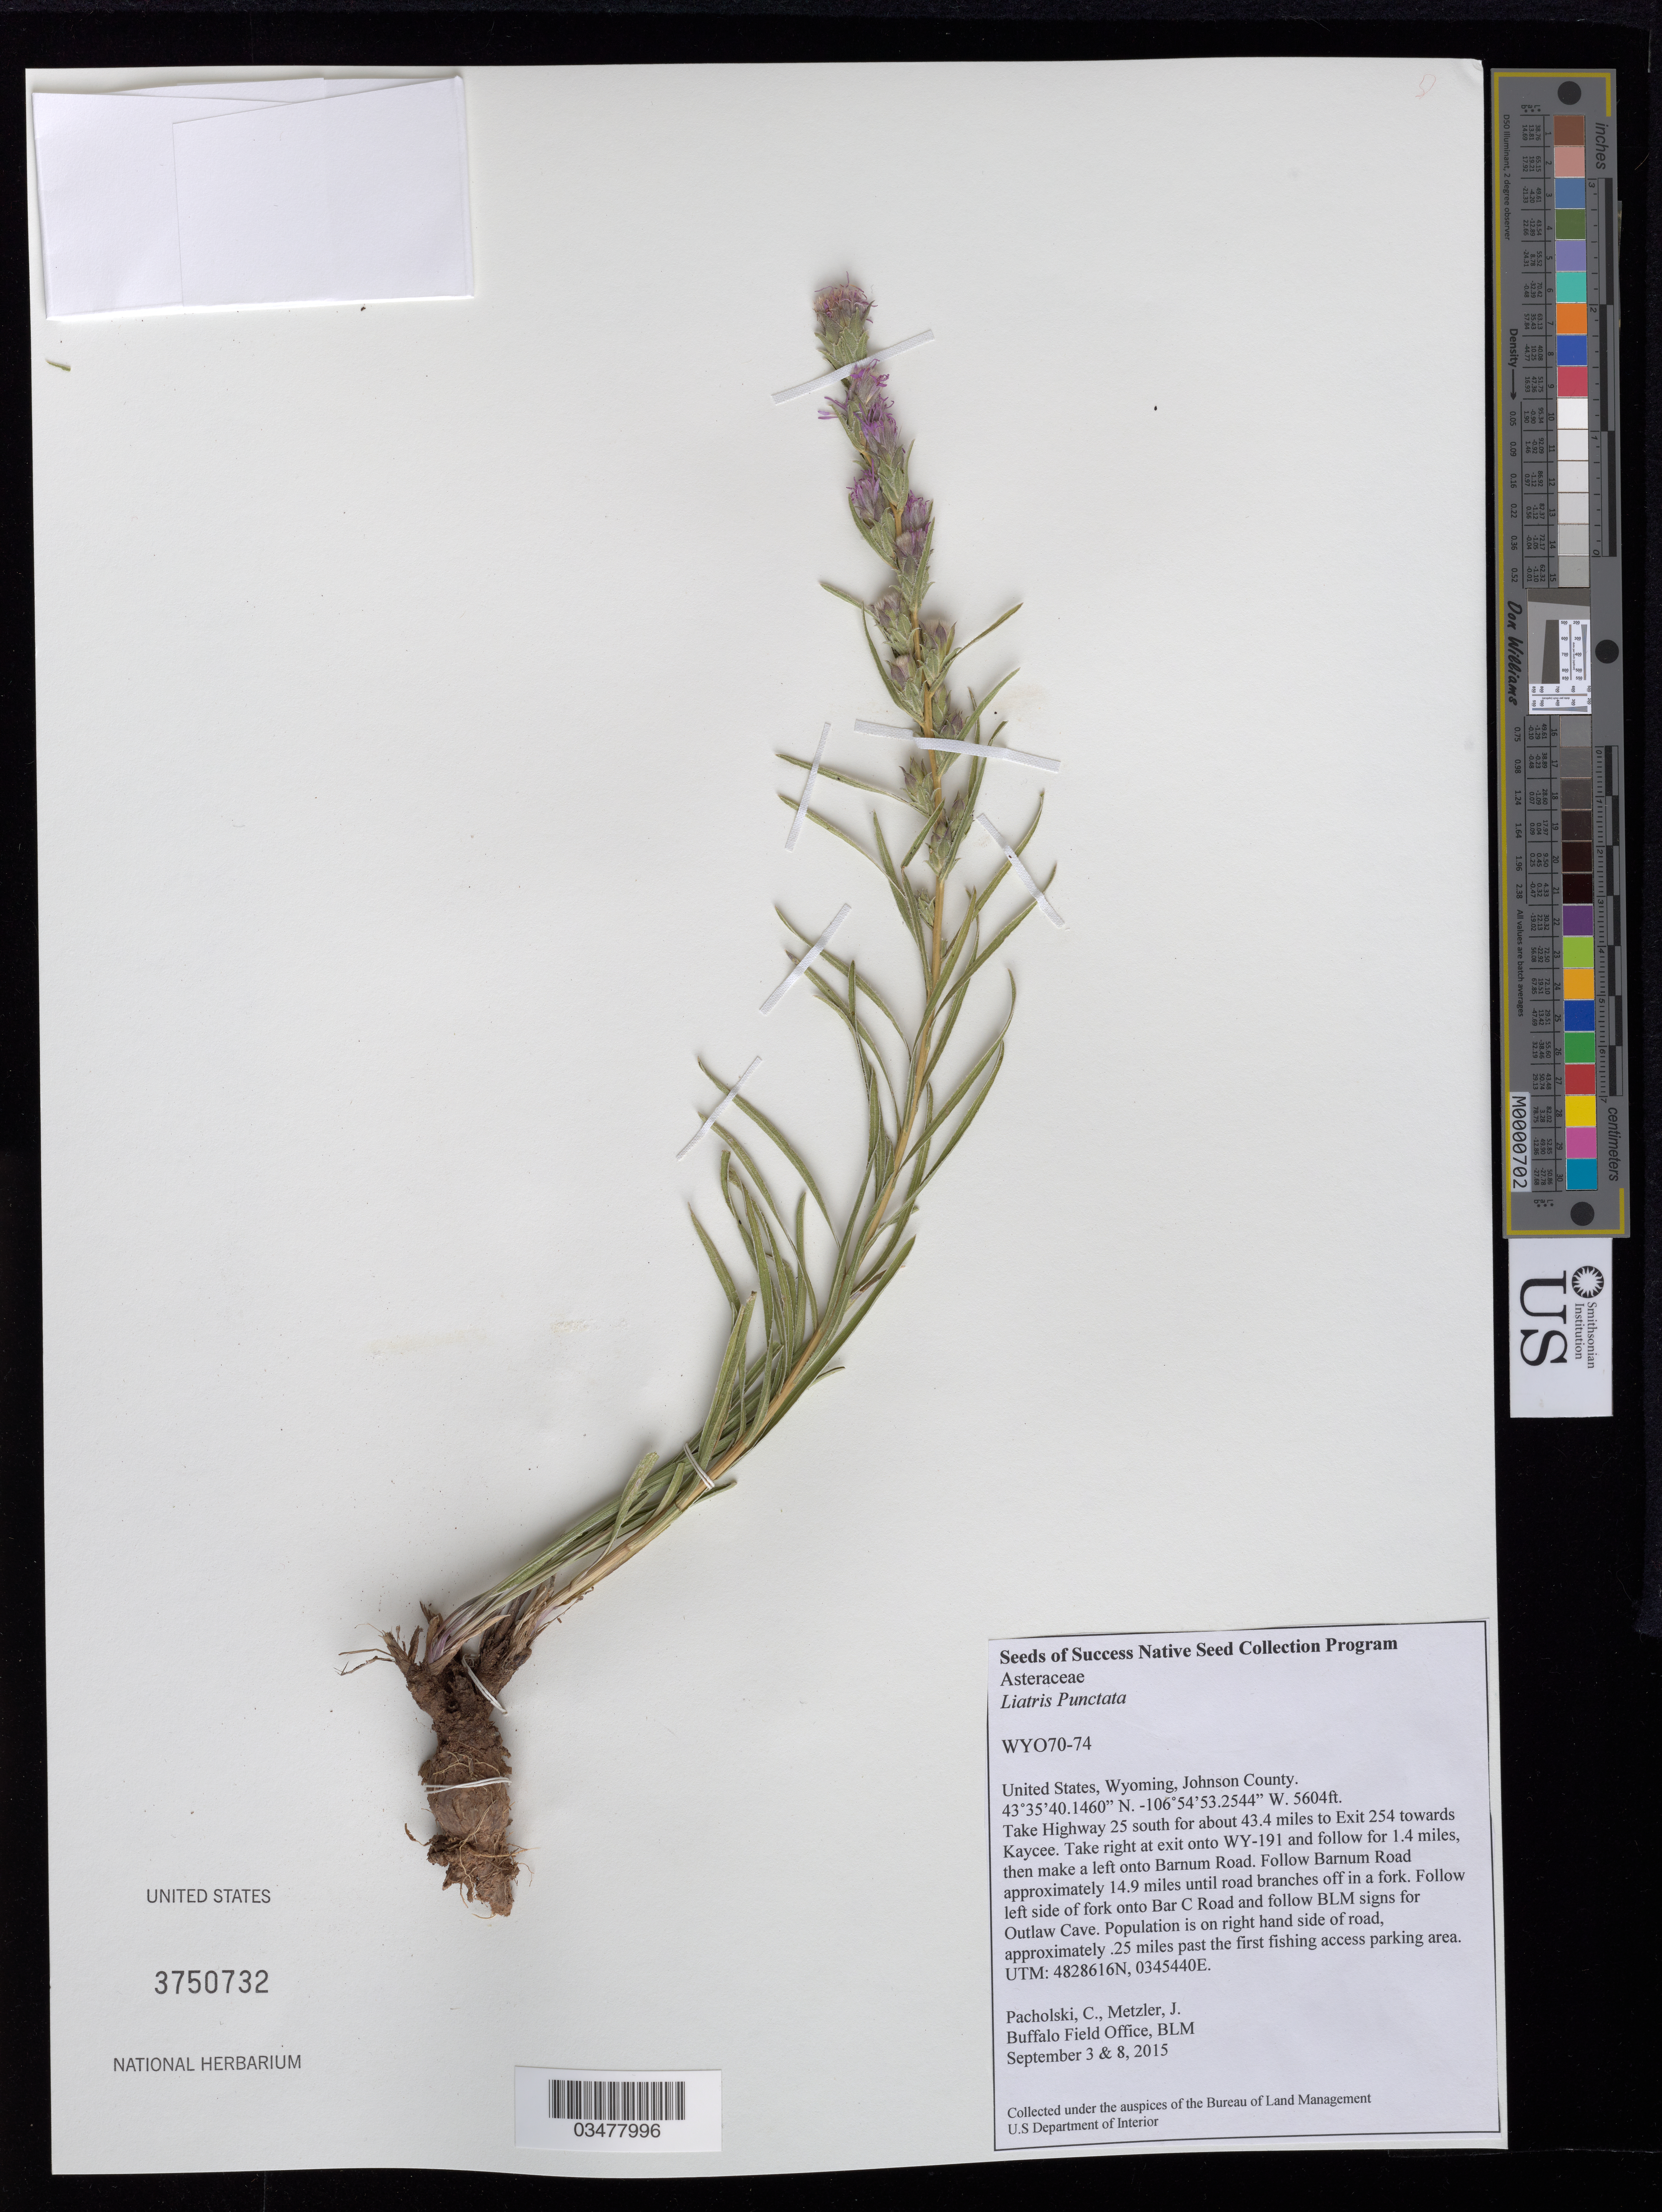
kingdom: Plantae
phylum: Tracheophyta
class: Magnoliopsida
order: Asterales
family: Asteraceae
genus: Liatris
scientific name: Liatris punctata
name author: Hook.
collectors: -. Pacholski & J. Metzler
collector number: WY070-74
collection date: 2015-09-03,2015-09-08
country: United States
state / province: Wyoming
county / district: Johnson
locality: Outlaw Cave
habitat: upland shrub and grassland group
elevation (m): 1708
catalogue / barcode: US 3750732